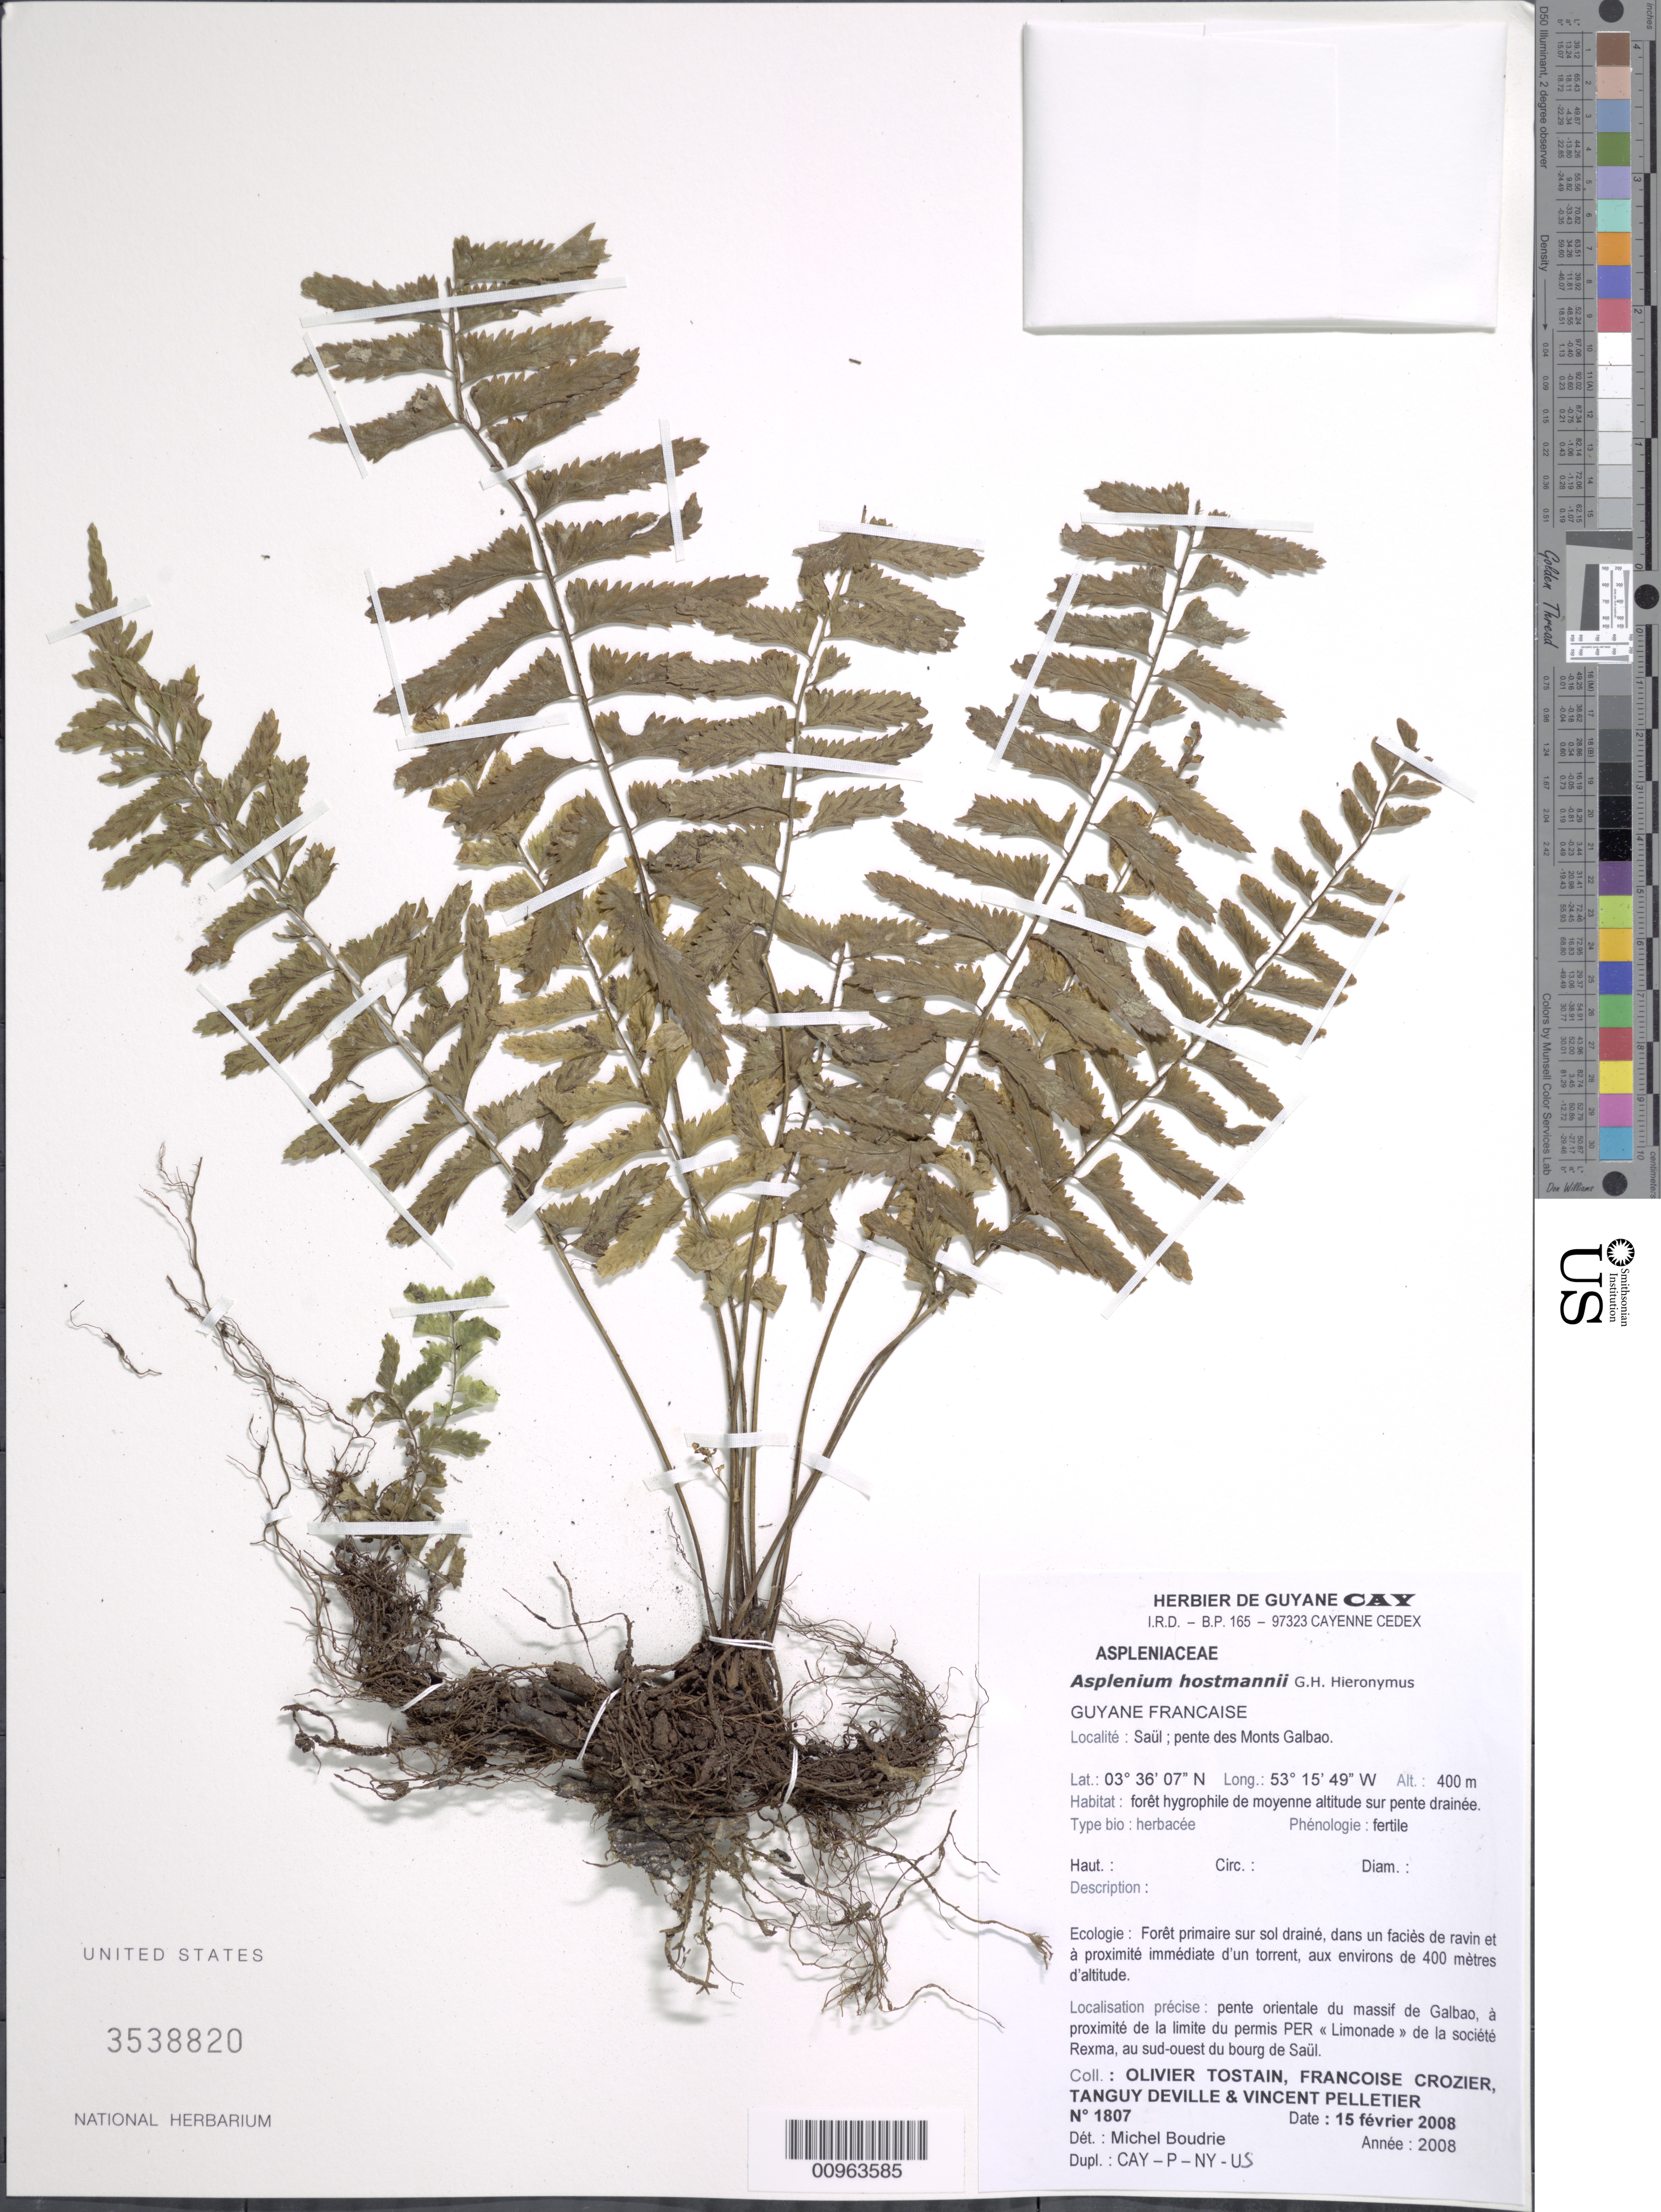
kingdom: Plantae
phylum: Tracheophyta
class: Polypodiopsida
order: Polypodiales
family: Aspleniaceae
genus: Asplenium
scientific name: Asplenium hostmannii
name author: Hieron.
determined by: Boudrie, M.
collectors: O. Tostain, F. Crozier, T. Deville & V. Pelletier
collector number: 1807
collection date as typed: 15-Feb-08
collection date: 2008-02-15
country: French Guiana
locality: Saül; pente des Monts Galbao. Pente orientale dumassif de Galbao, a prox de la limite du pemis PER "Limonade" de la societe Rexma, au SO du bourg de Saül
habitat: Foret primaire sur sol draine, dans un facies de vain et a proximite immediate d'un torrent, aux environs de 400m d'altitude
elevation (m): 400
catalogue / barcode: US 3538820